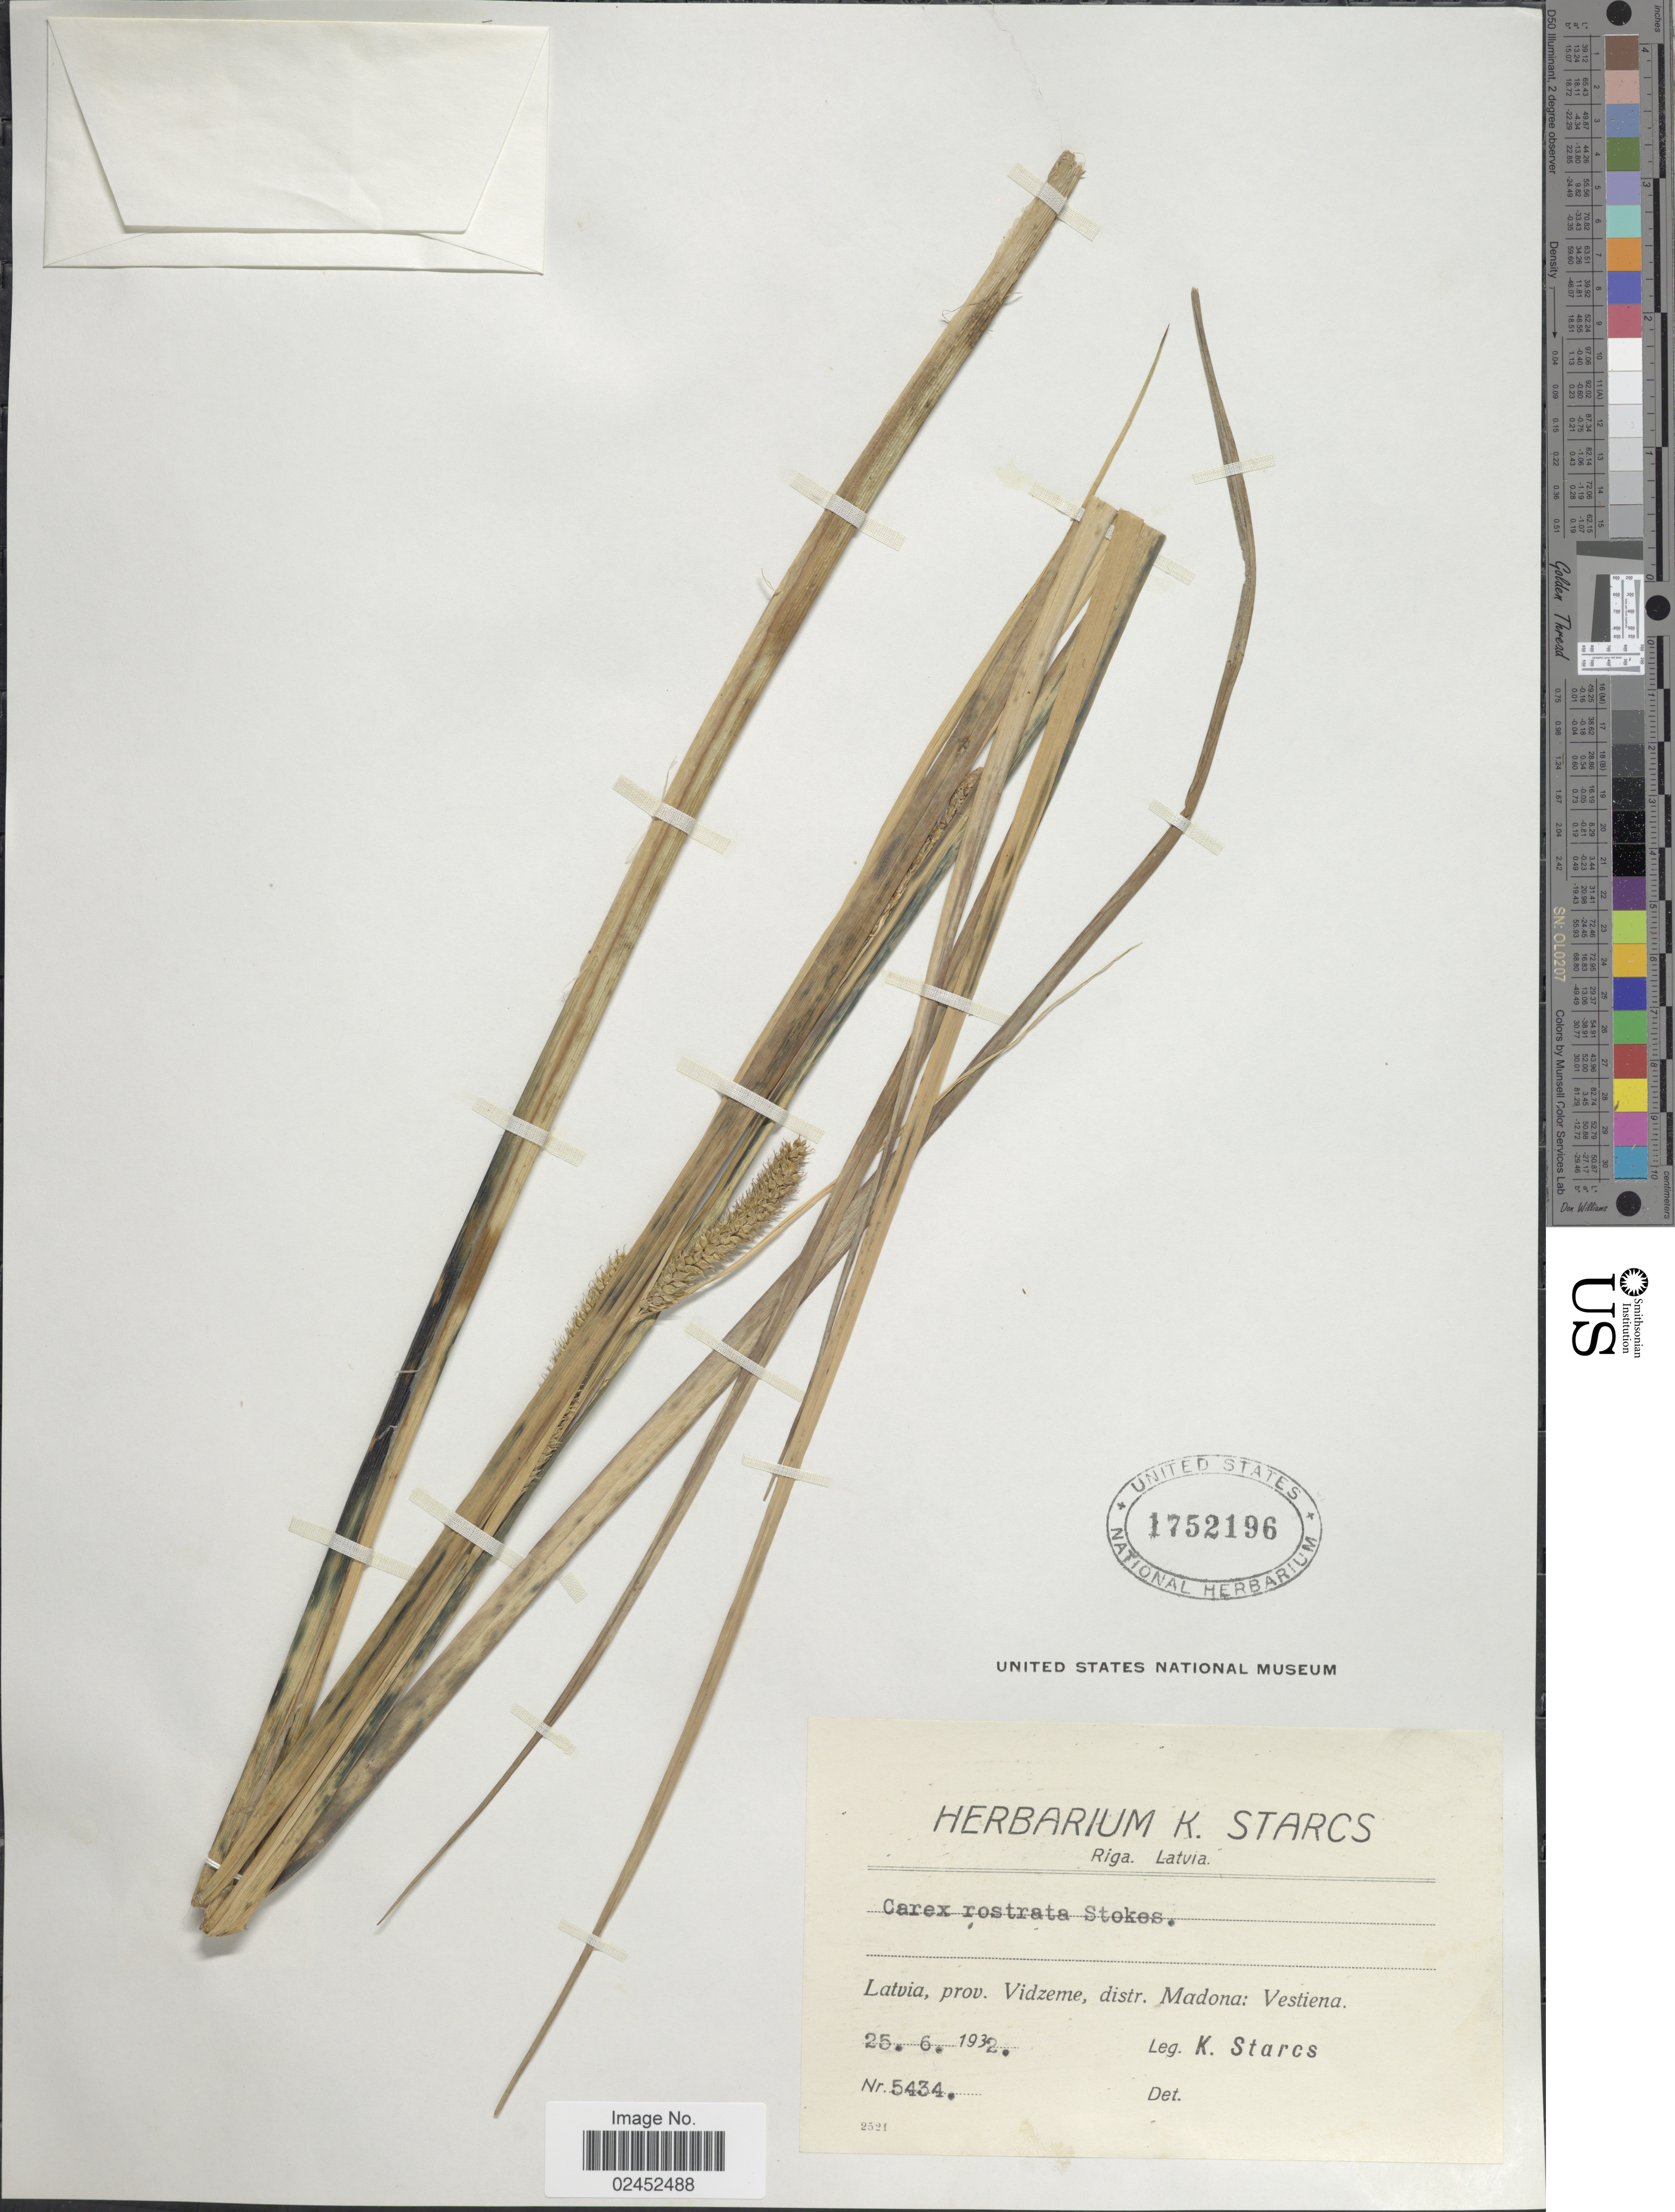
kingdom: Plantae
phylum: Tracheophyta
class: Liliopsida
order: Poales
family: Cyperaceae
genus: Carex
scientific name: Carex rostrata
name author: Stokes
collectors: K. Starcs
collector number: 5434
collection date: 1932-06-25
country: Latvia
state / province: Madonas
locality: Latvia, prov. Vidzeme, distr. Madona: Vestiena.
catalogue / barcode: US 1752196